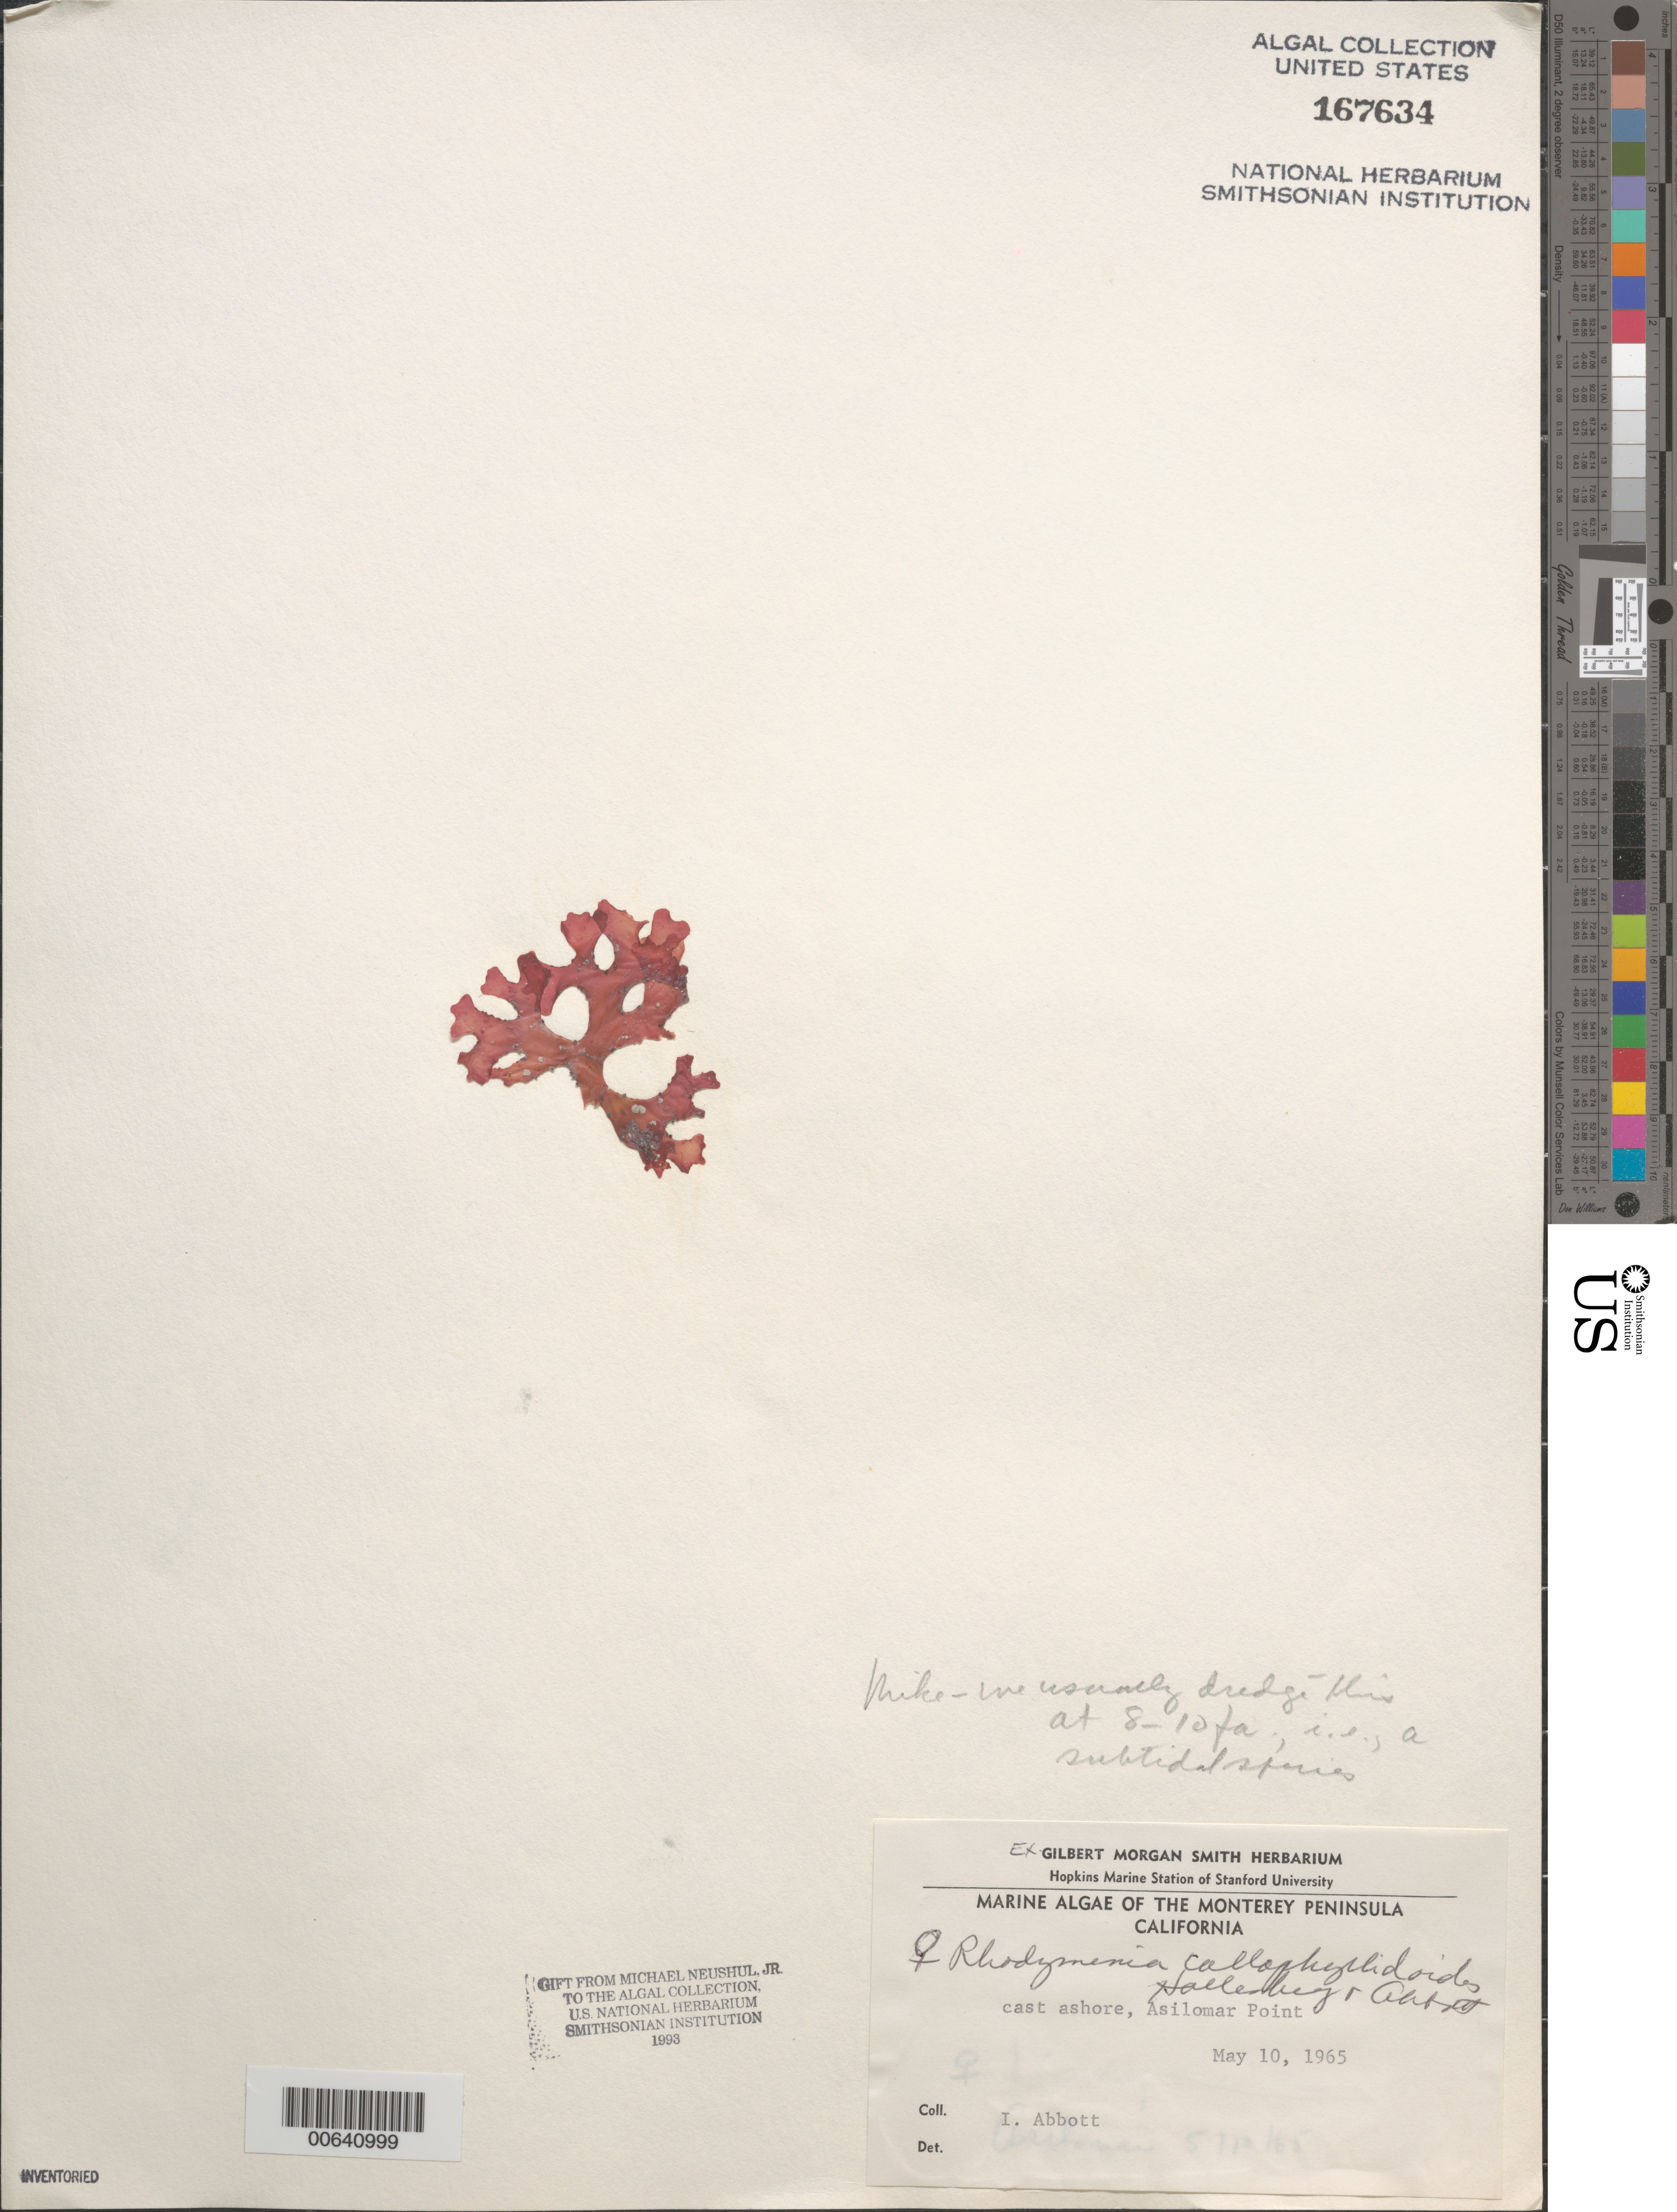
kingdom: Plantae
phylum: Rhodophyta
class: Florideophyceae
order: Rhodymeniales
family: Rhodymeniaceae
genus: Rhodymenia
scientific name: Rhodymenia callophyllidoides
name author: Hollenb. & I.A. Abbott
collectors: I. A. Abbott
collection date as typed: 10 May 1965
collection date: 1965-05-10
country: United States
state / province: California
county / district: Monterey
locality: Asilomar Point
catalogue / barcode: US 167634